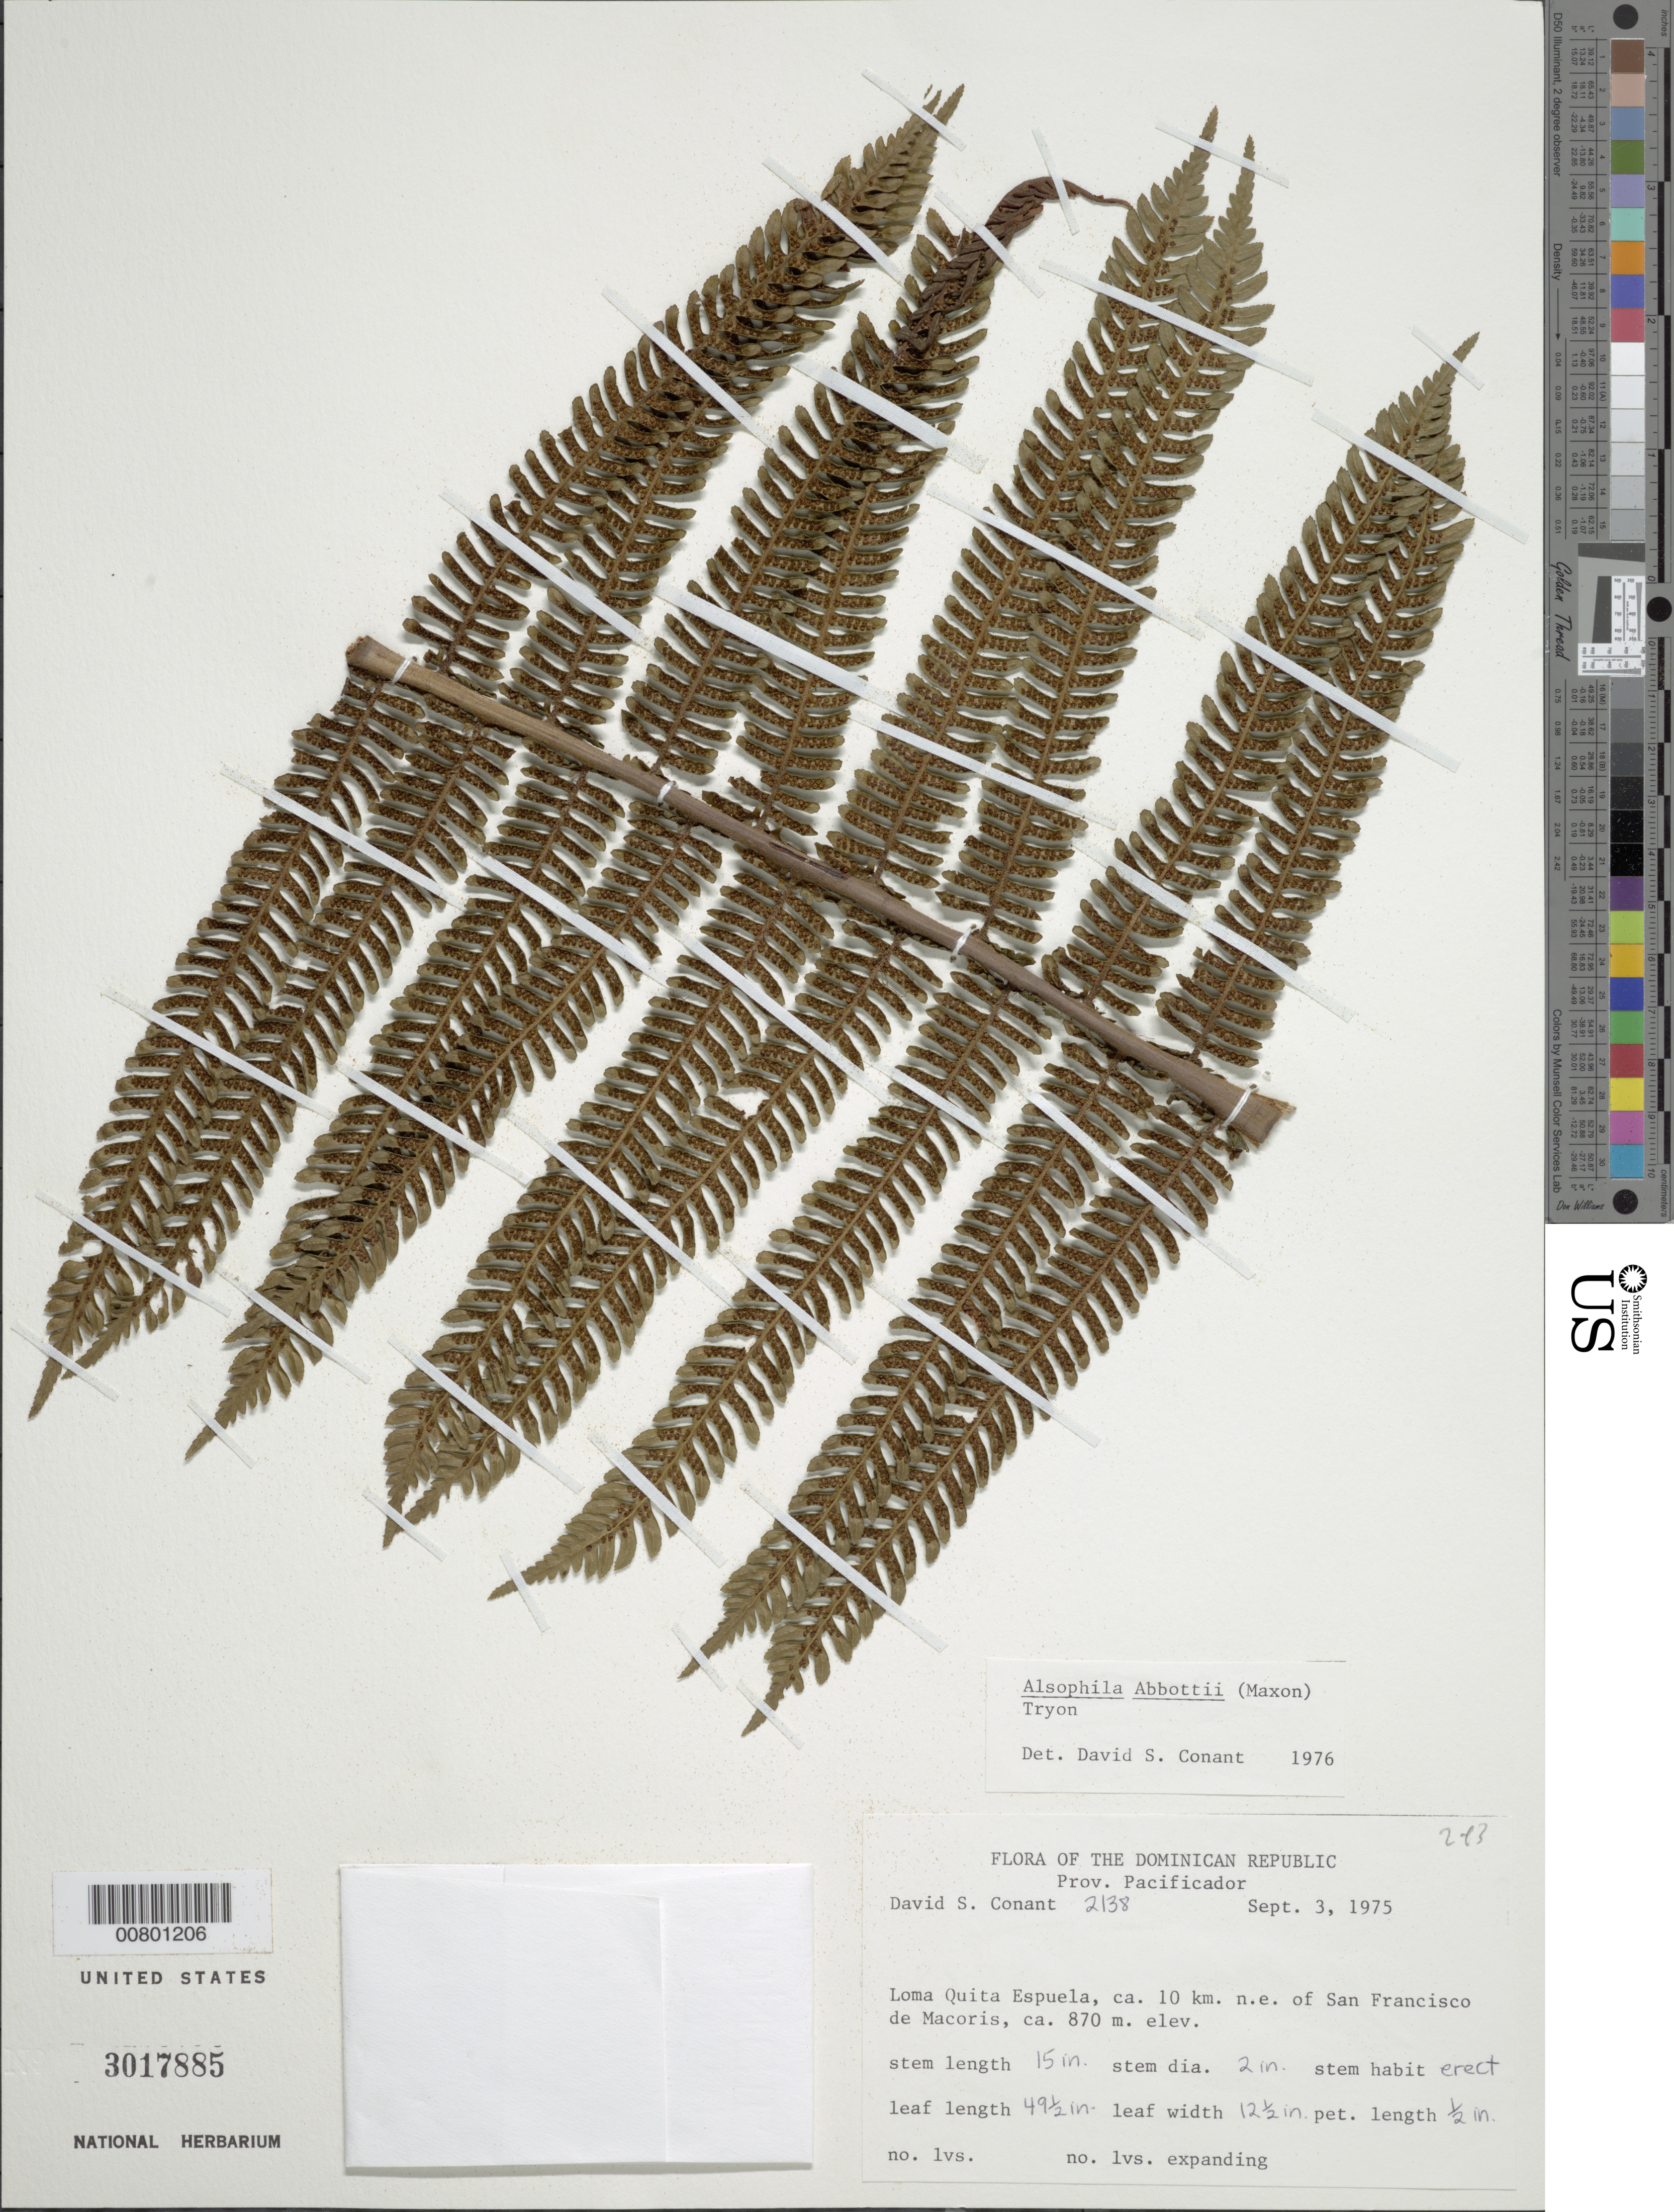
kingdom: Plantae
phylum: Tracheophyta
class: Polypodiopsida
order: Cyatheales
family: Cyatheaceae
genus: Alsophila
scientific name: Alsophila abbottii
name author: (Maxon) R.M. Tryon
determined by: Conant, D. S.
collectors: D. S. Conant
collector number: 2138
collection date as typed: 03 Sep 1975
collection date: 1975-09-03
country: Dominican Republic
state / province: Duarte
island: Hispaniola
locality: Loma Quita Espuela, 10 km NE of San Francisco de Macoris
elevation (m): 870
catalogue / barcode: US 3017885